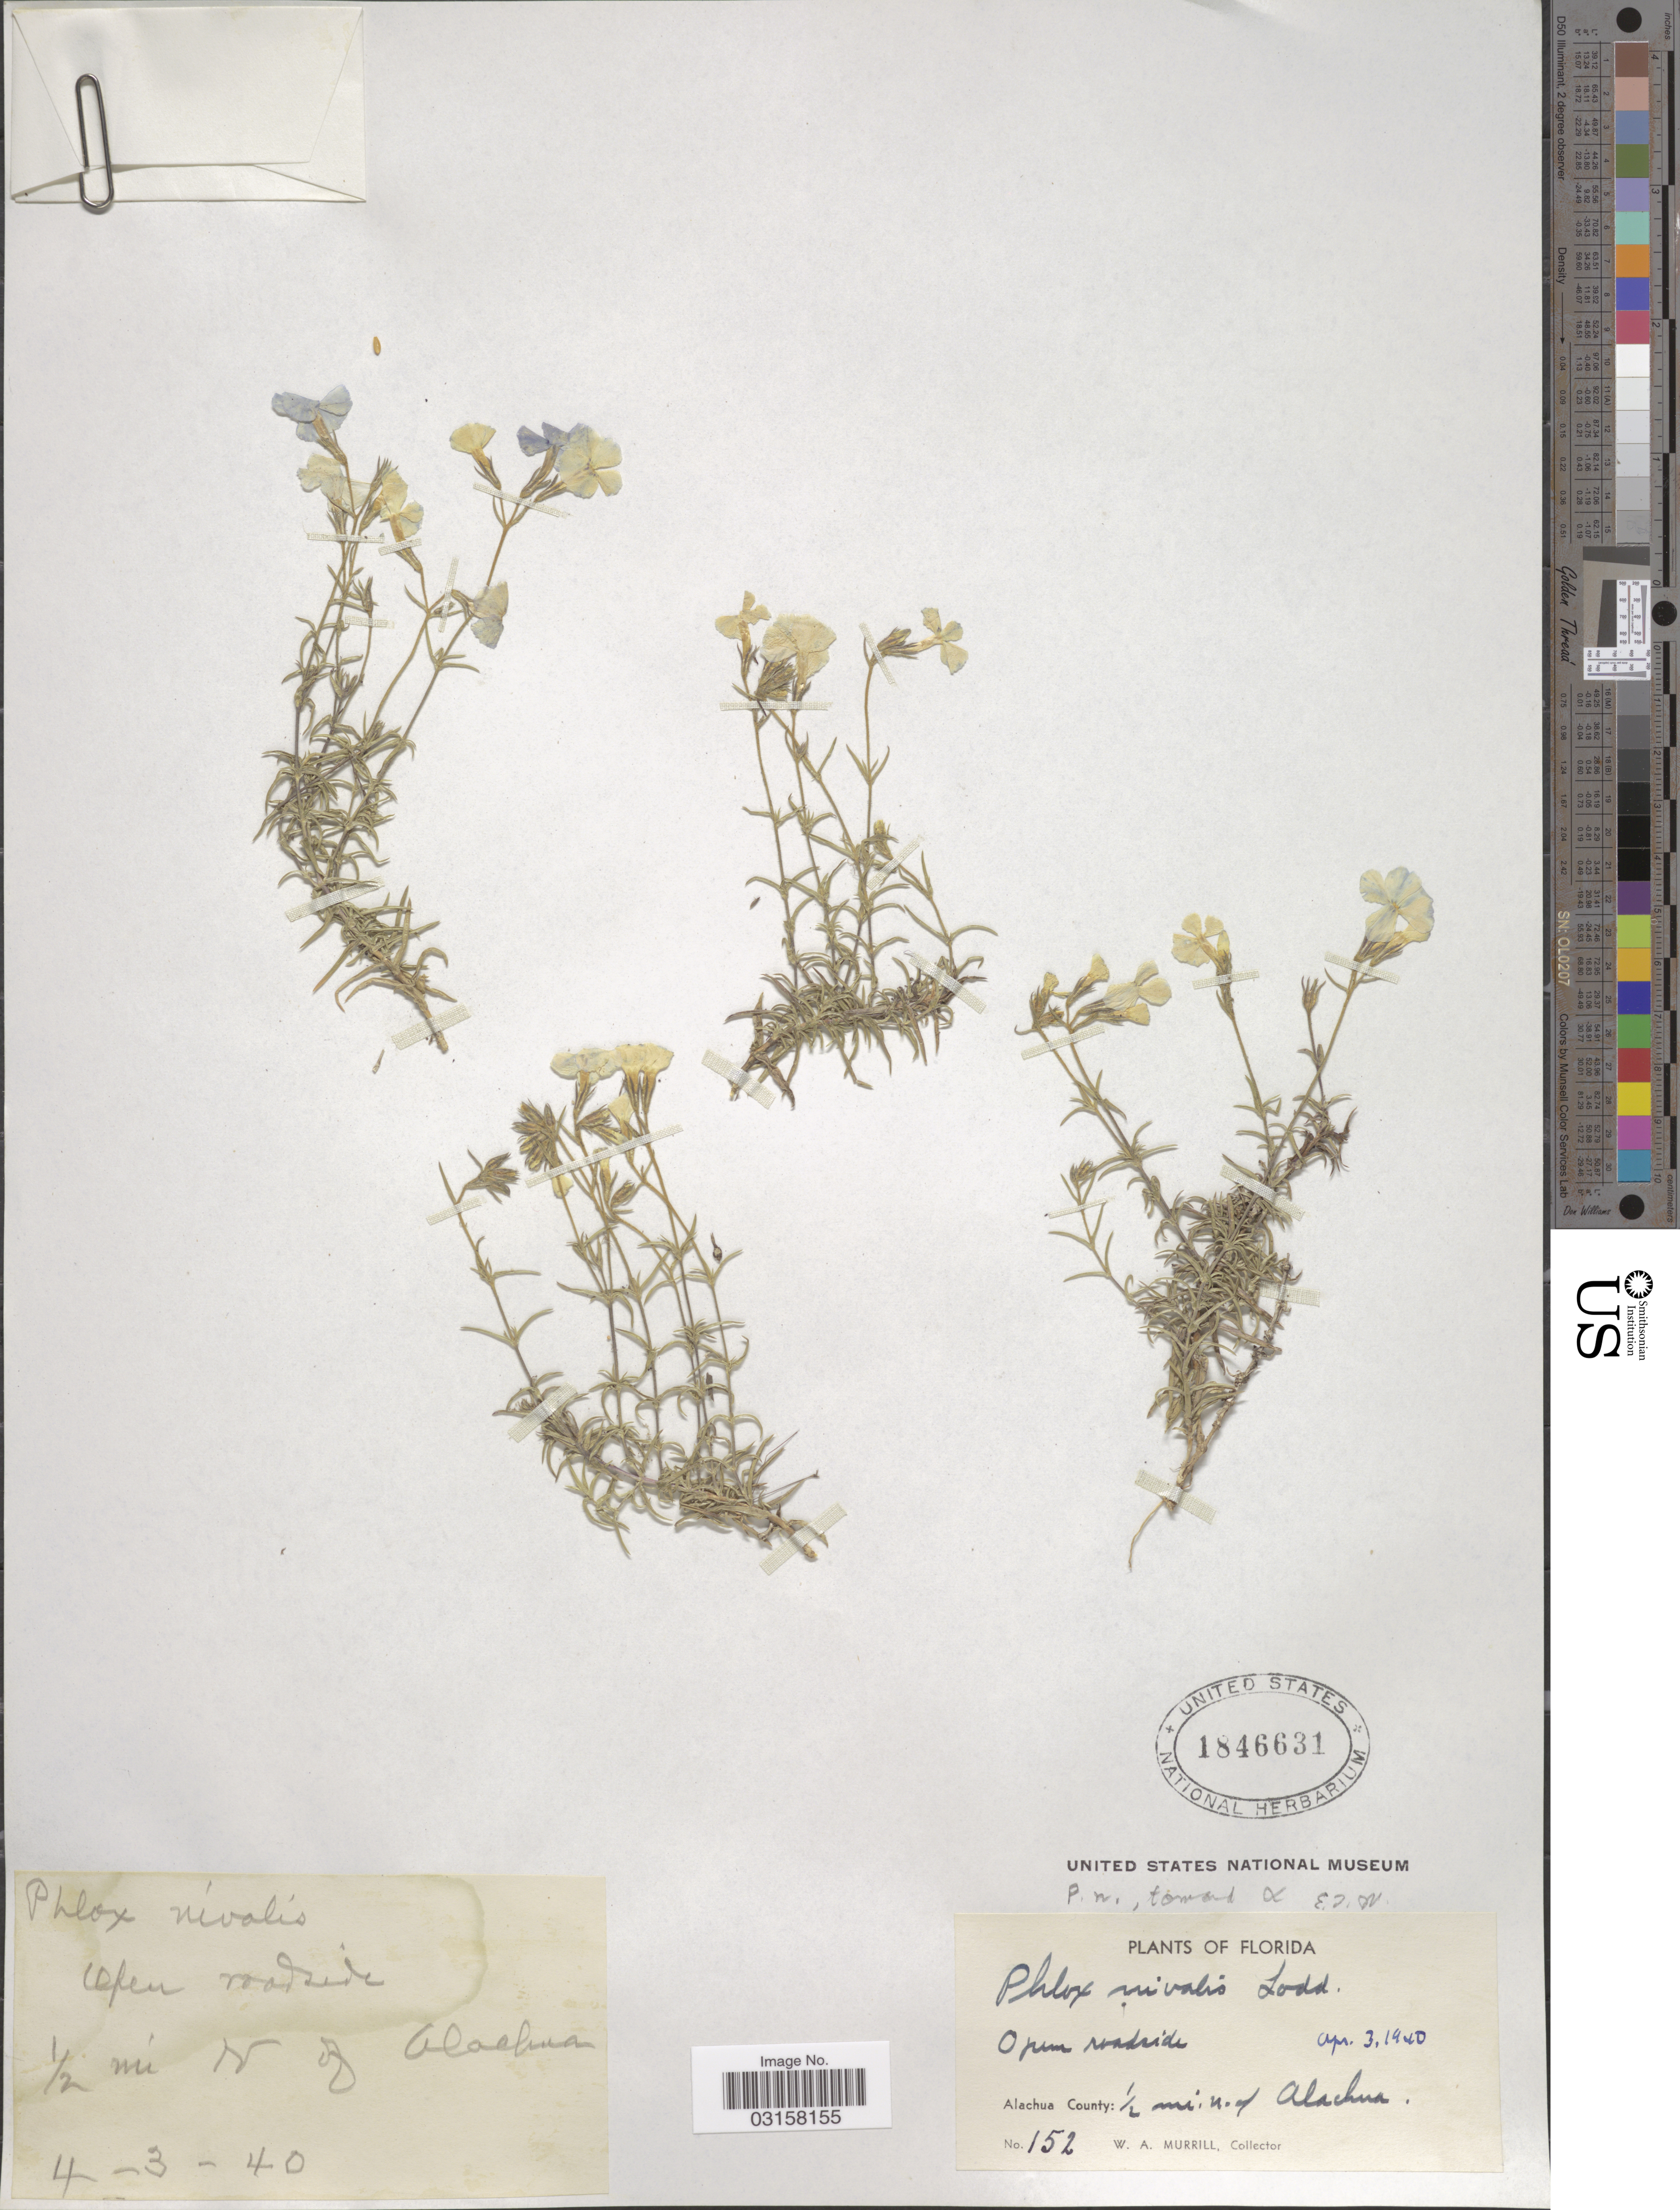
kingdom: Plantae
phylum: Tracheophyta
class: Magnoliopsida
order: Ericales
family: Polemoniaceae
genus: Phlox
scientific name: Phlox nivalis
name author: Lodd. ex Sweet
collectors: W. A. Murrill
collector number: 152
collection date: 1940-04-03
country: United States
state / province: Florida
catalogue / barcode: US 1846631